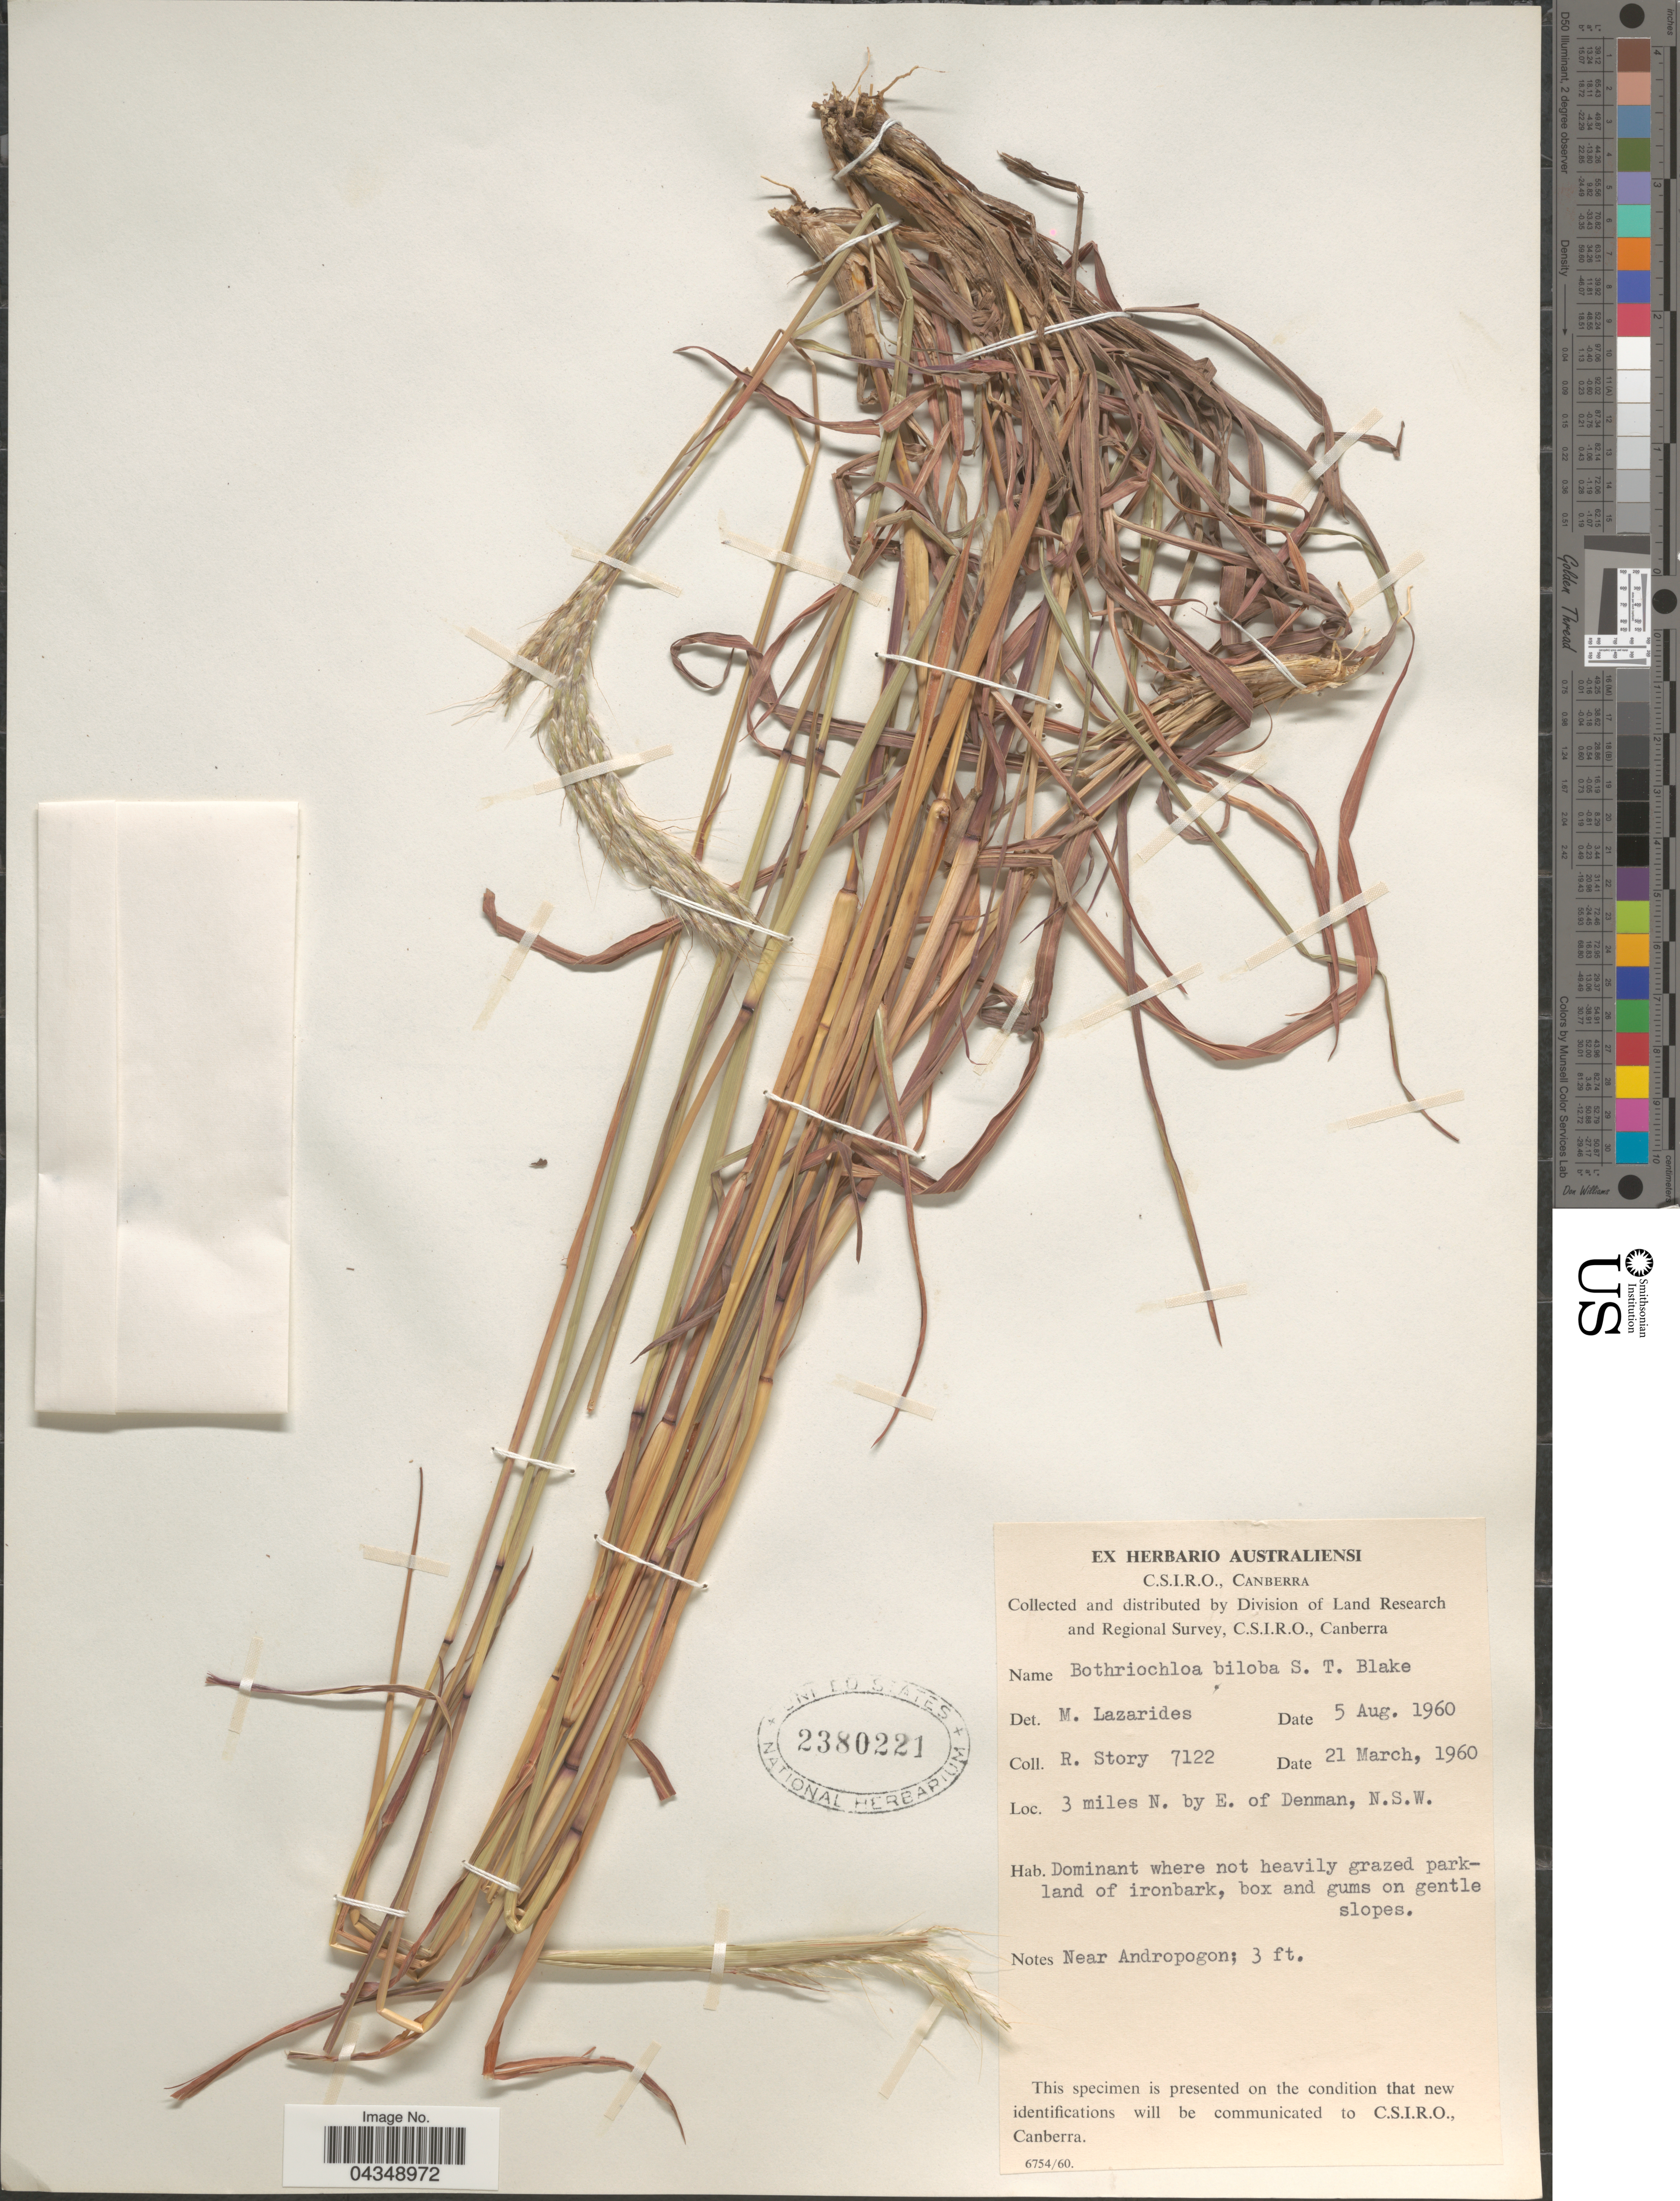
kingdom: Plantae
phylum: Tracheophyta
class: Liliopsida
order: Poales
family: Poaceae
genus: Bothriochloa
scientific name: Bothriochloa biloba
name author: S.T. Blake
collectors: R. Story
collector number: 7122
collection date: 1960-03-21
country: Australia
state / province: New South Wales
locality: Division of Land Research and Regional Survey. 3 miles N. by E. of Denman, N.S.W.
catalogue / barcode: US 2380221